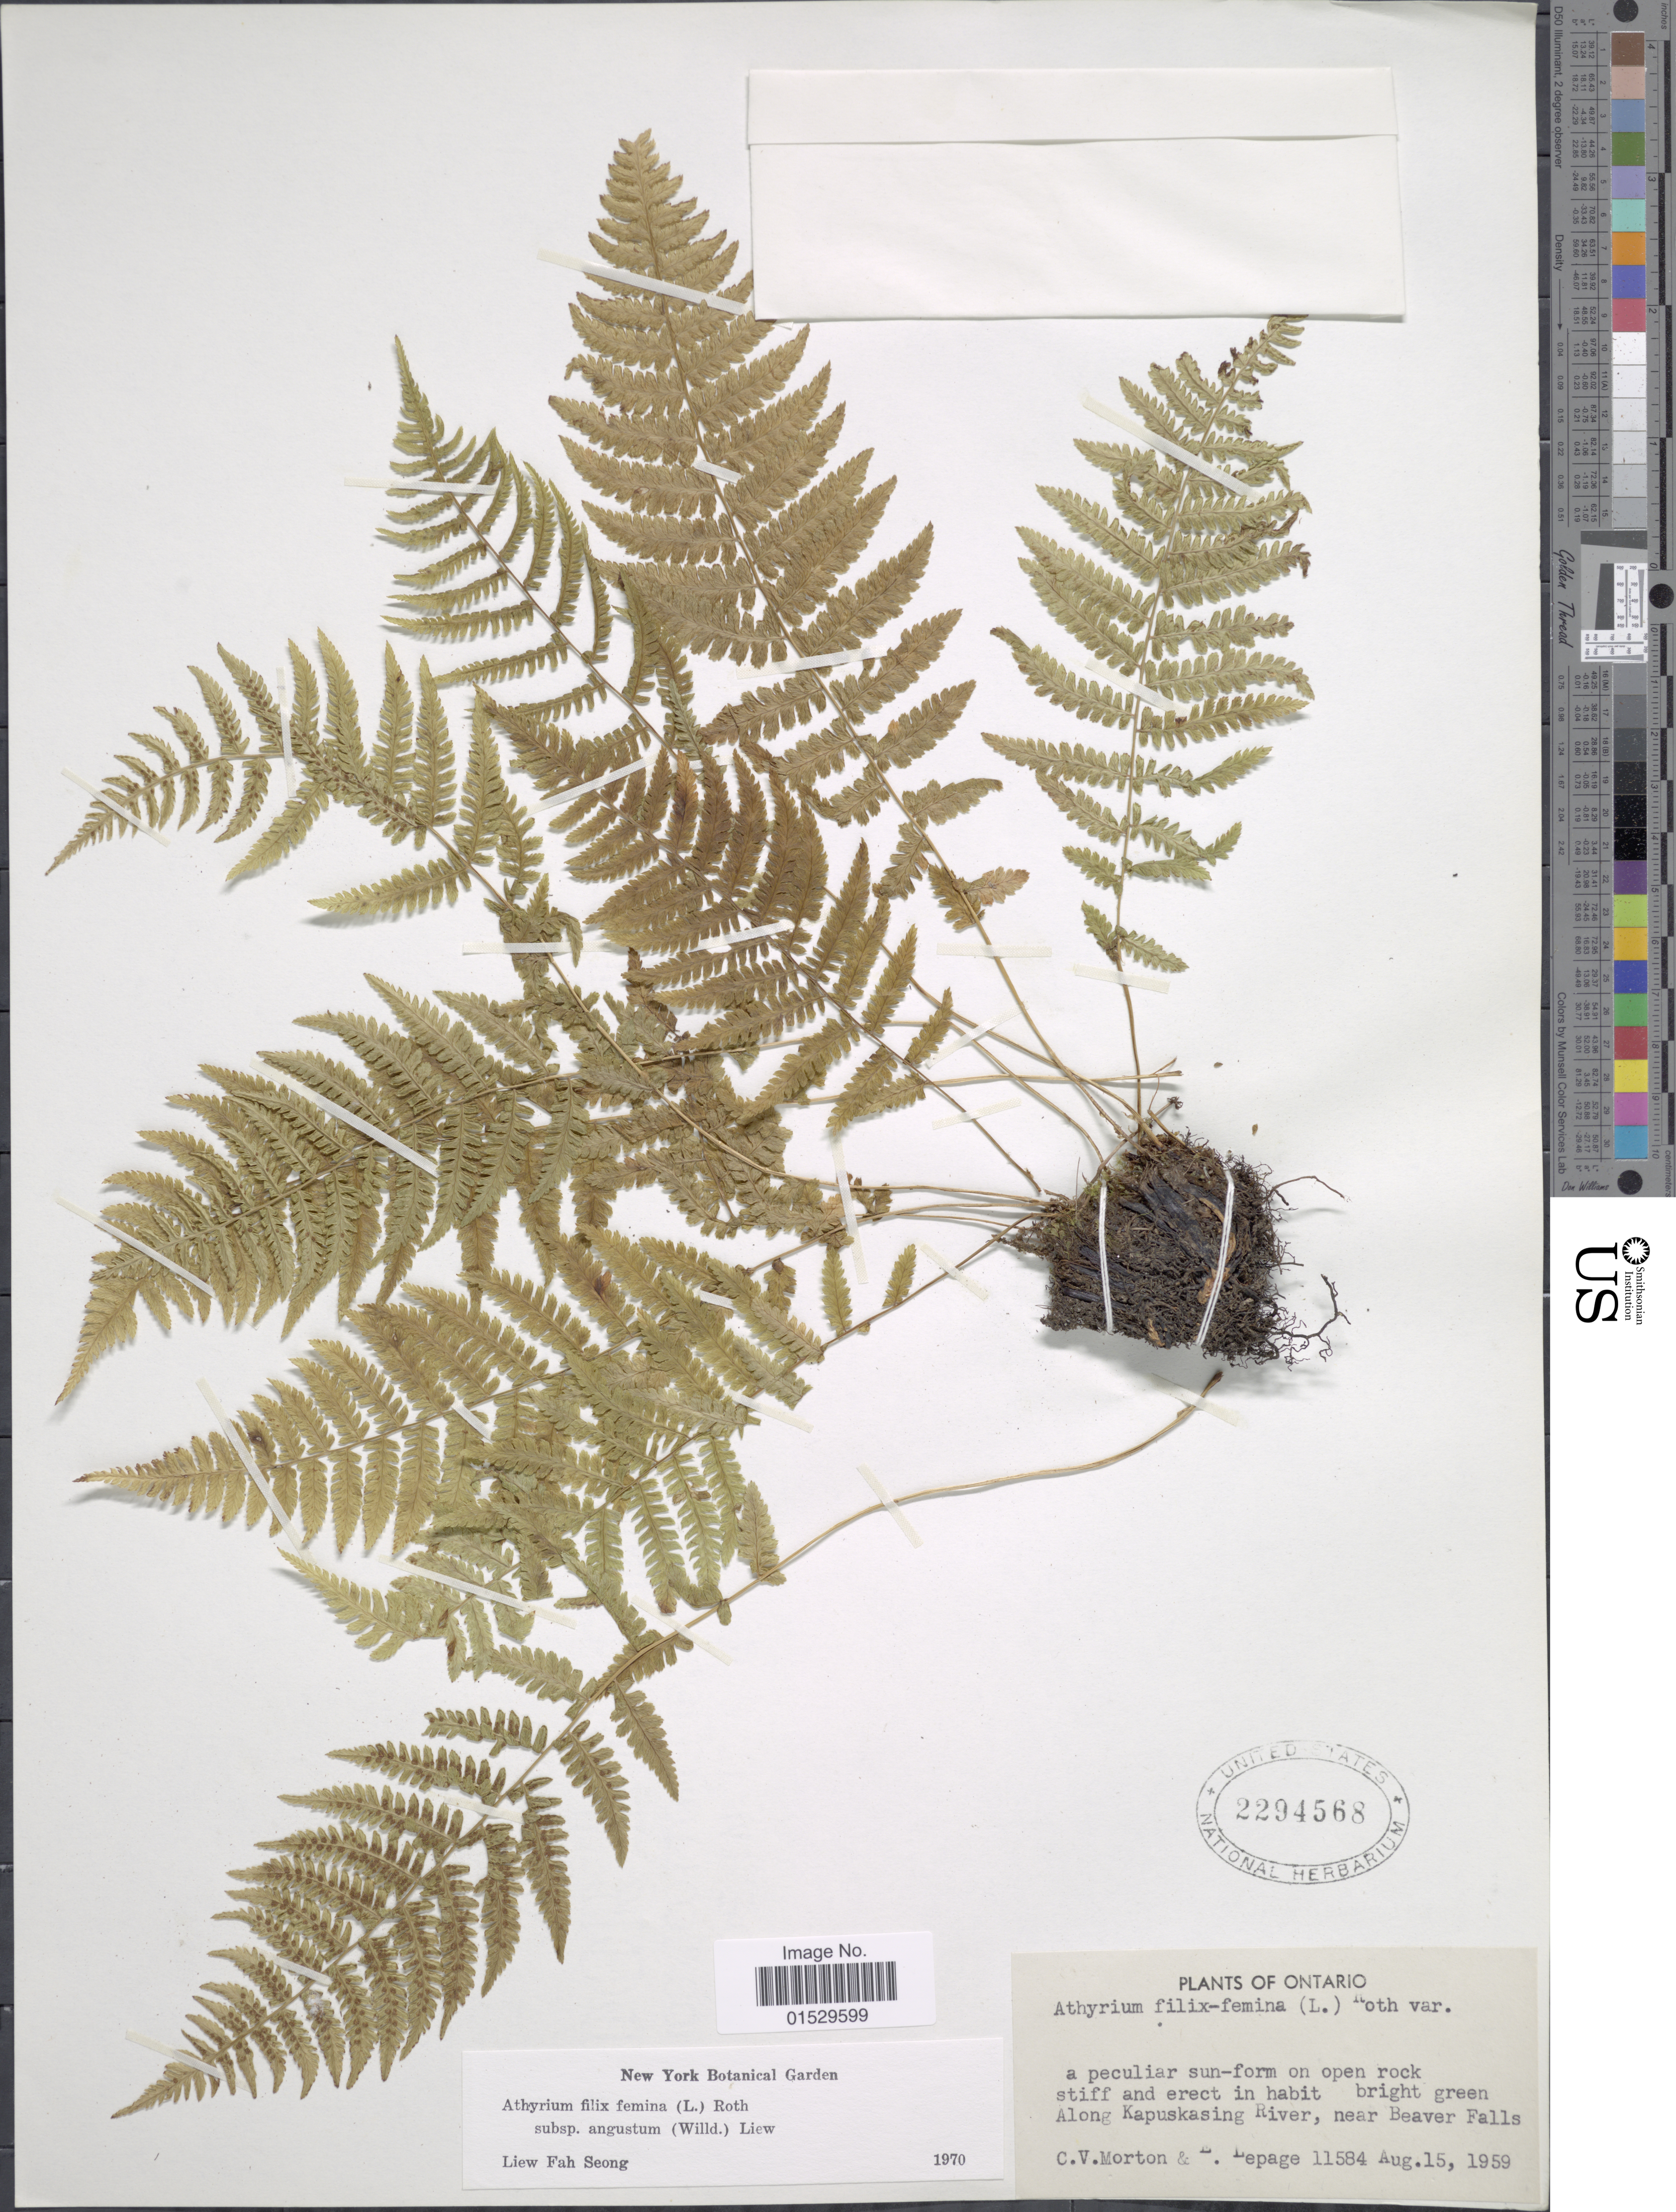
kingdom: Plantae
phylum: Tracheophyta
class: Polypodiopsida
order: Polypodiales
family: Athyriaceae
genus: Athyrium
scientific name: Athyrium filix-femina subsp. angustatum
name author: (Willd.) R.T. Clausen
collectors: C. V. Morton & E. Lepage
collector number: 11584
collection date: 1959-08-15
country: Canada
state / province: Ontario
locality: Along Kapuskasing River, near Beaver Falls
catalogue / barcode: US 2294568